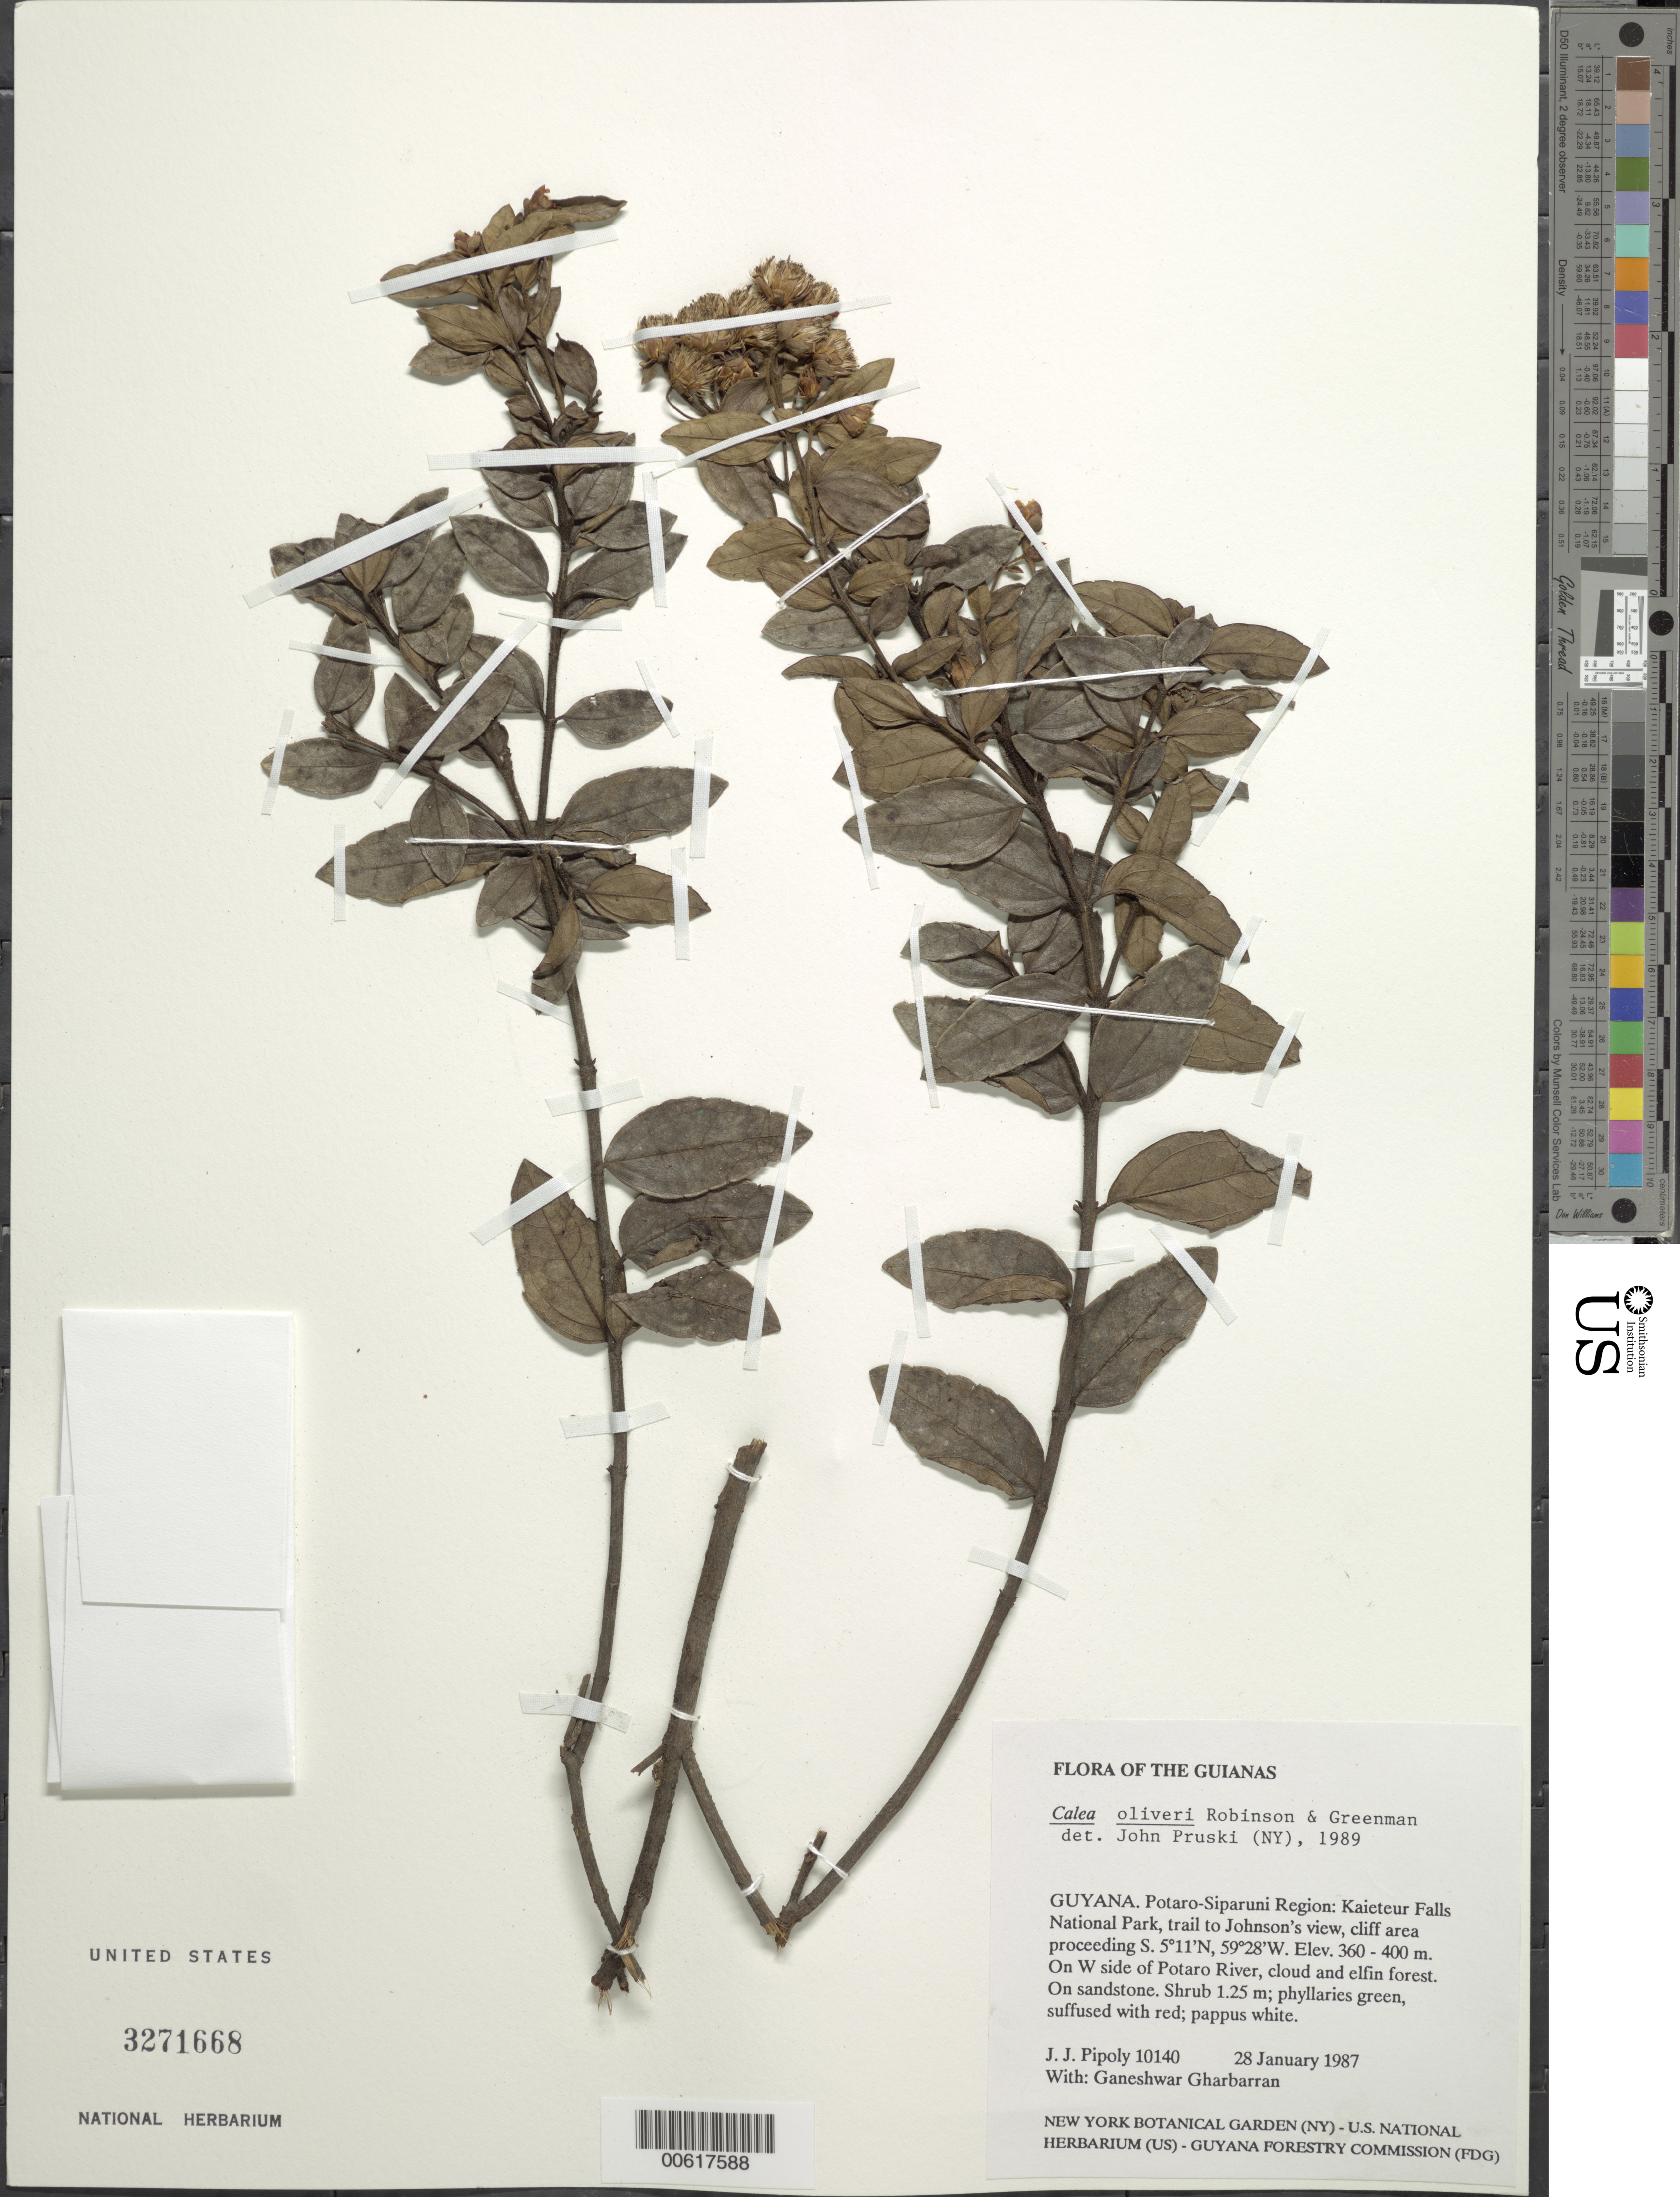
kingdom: Plantae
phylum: Tracheophyta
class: Magnoliopsida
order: Asterales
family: Asteraceae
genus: Calea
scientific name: Calea oliveri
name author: B.L. Rob. & Greenm.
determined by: Pruski, J. F.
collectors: J. J. Pipoly & G. Gharbarran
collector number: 10140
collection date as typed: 28 January 1987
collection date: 1987-01-28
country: Guyana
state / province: Potaro-Siparuni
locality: Kaieteur Falls National Park, trail to Johnson's view, cliff area proceeding S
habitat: On W side of Potaro River, cloud and elfin forest. On sandstone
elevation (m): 360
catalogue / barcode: US 3271668